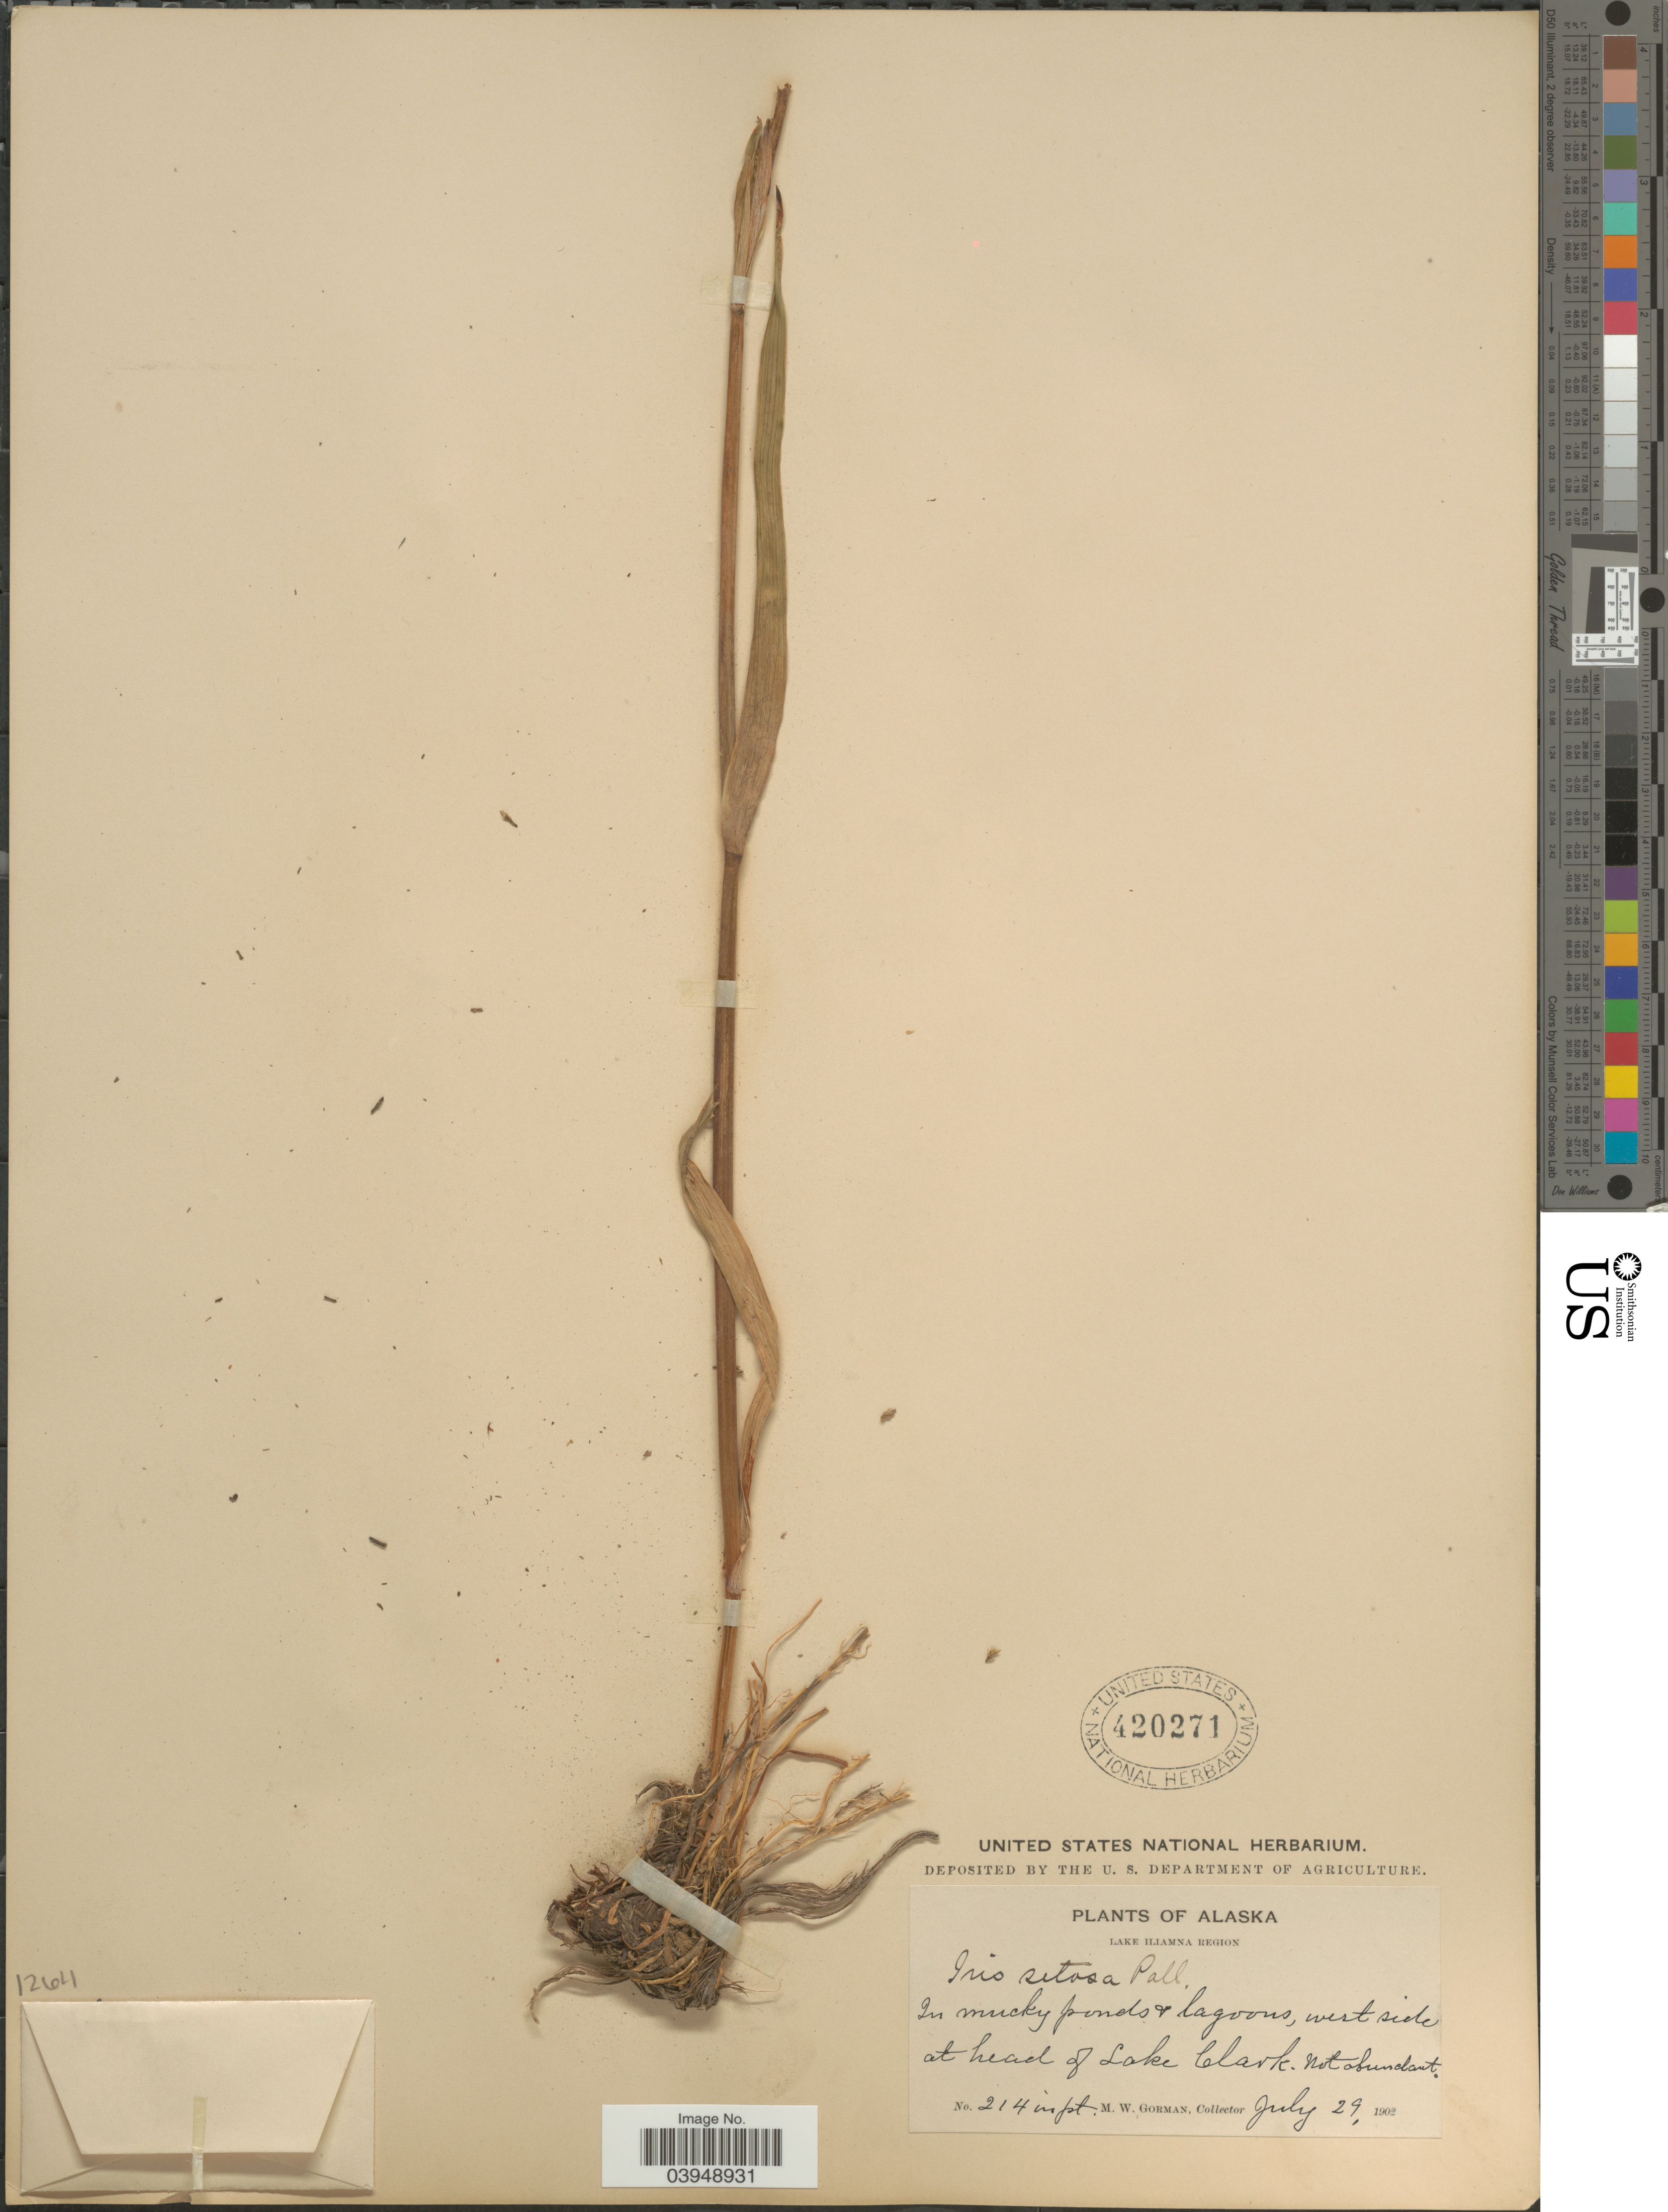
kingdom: Plantae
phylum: Tracheophyta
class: Liliopsida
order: Asparagales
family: Iridaceae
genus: Iris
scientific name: Iris setosa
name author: Pall. ex Link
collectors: M. W. Gorman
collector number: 214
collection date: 1902-07-29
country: United States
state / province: Alaska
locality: Lake Iliamna Region. West side at head of Lake Clark.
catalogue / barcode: US 420271